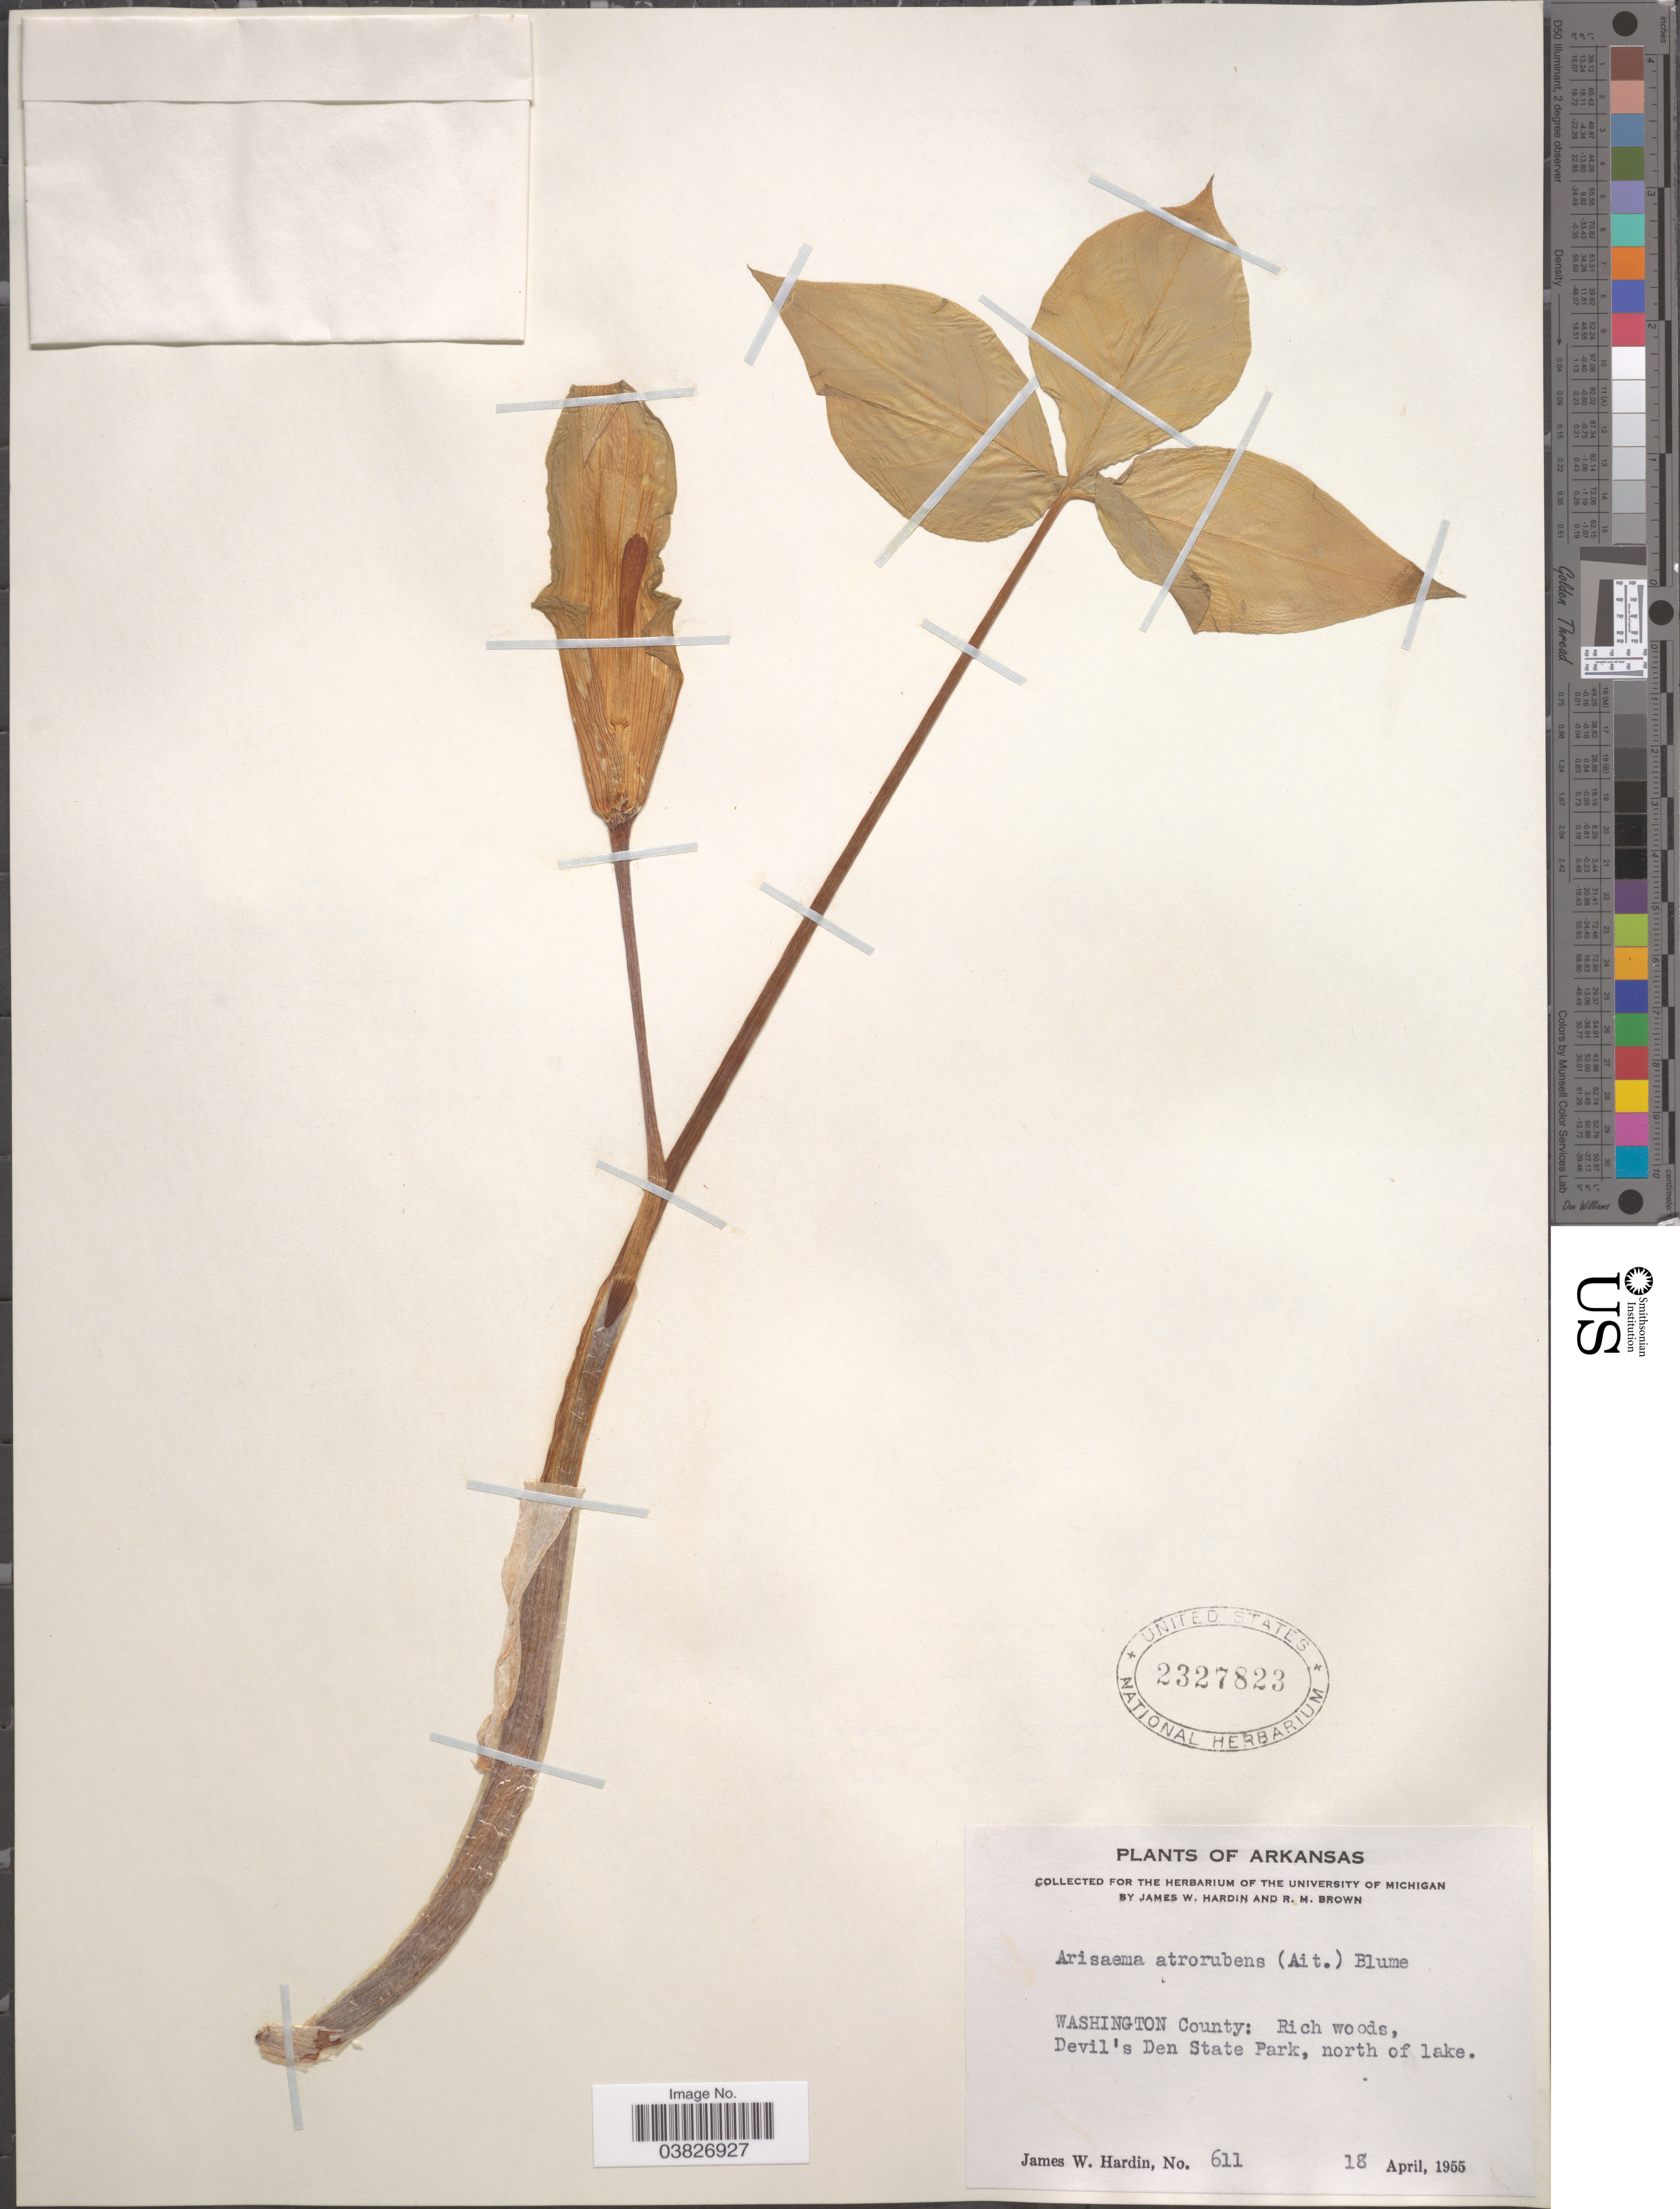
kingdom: Plantae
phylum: Tracheophyta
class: Liliopsida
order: Alismatales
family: Araceae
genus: Arisaema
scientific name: Arisaema atrorubens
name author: (Aiton) Blume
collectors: J. W. Hardin & R. Brown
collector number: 611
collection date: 1955-04-18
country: United States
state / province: Arkansas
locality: Washington County: Rich woods, Devil's Den State Park, north of lake.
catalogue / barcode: US 2327823